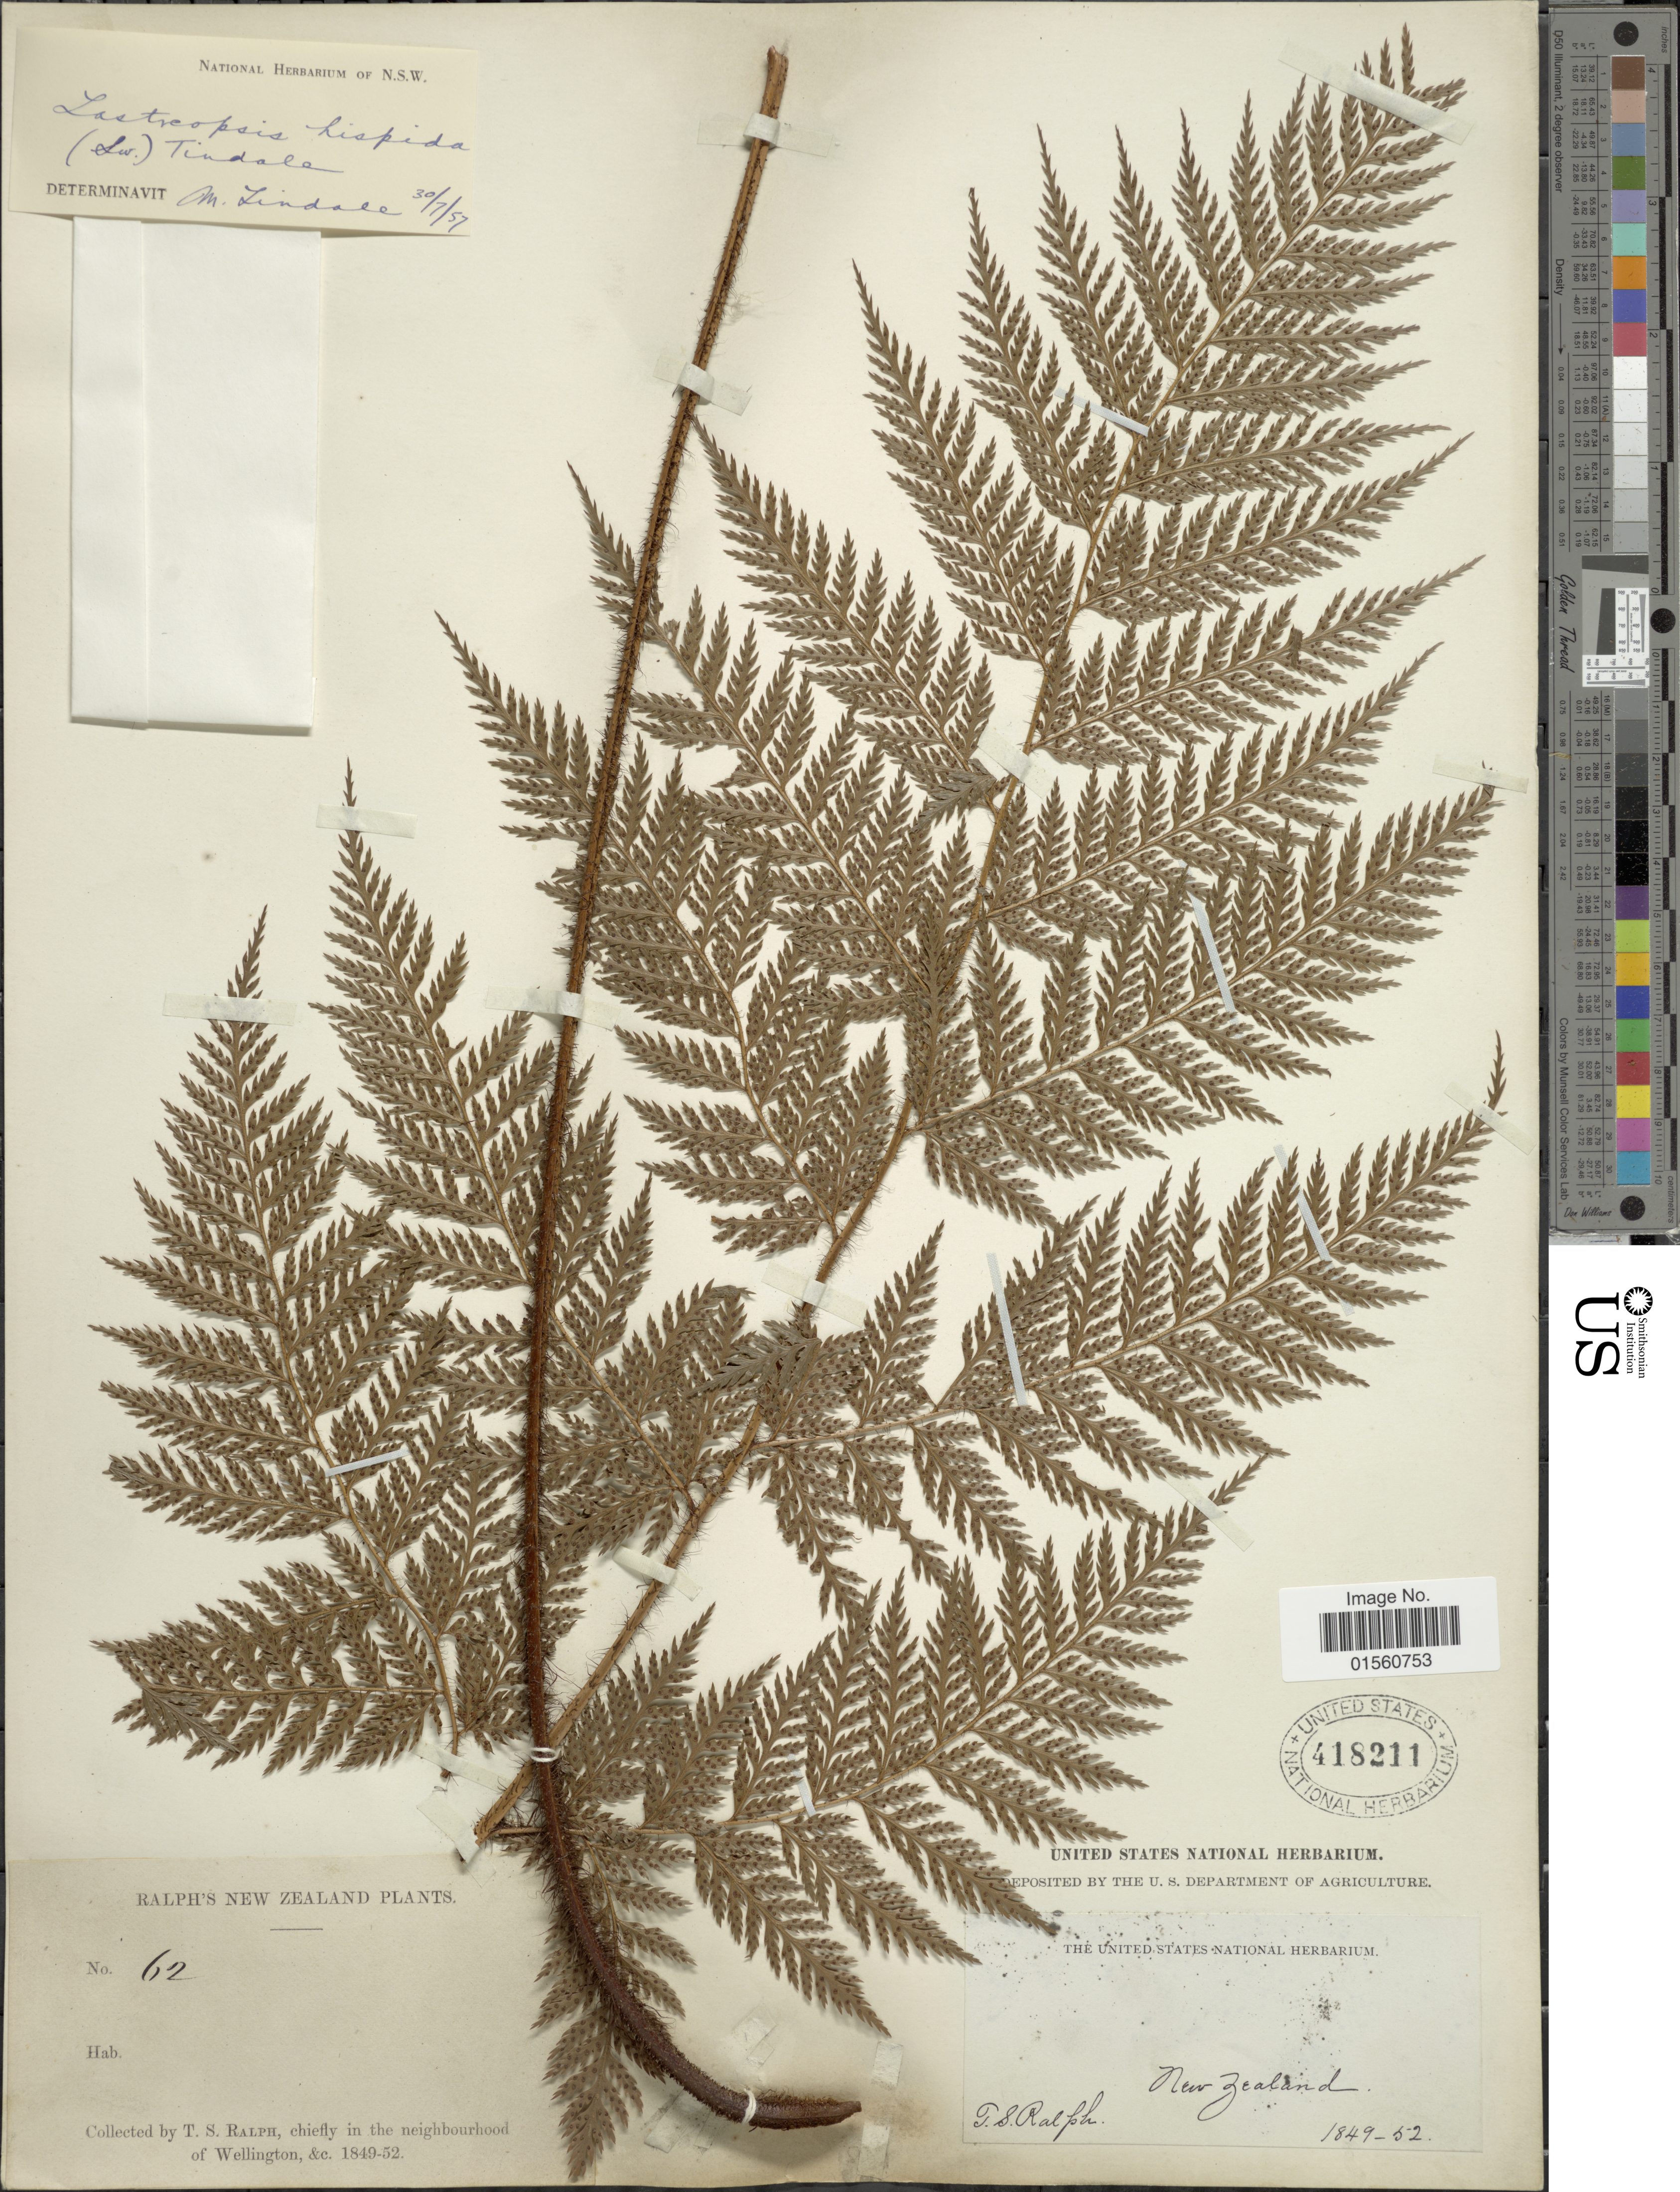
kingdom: Plantae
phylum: Tracheophyta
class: Polypodiopsida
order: Polypodiales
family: Dryopteridaceae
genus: Lastreopsis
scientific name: Lastreopsis hispida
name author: (Sw.) Tindale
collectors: T. Ralph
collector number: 62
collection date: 1849/1852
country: New Zealand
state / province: Wellington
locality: Chiefly in the neighbourhood of Wellington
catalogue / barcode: US 418211